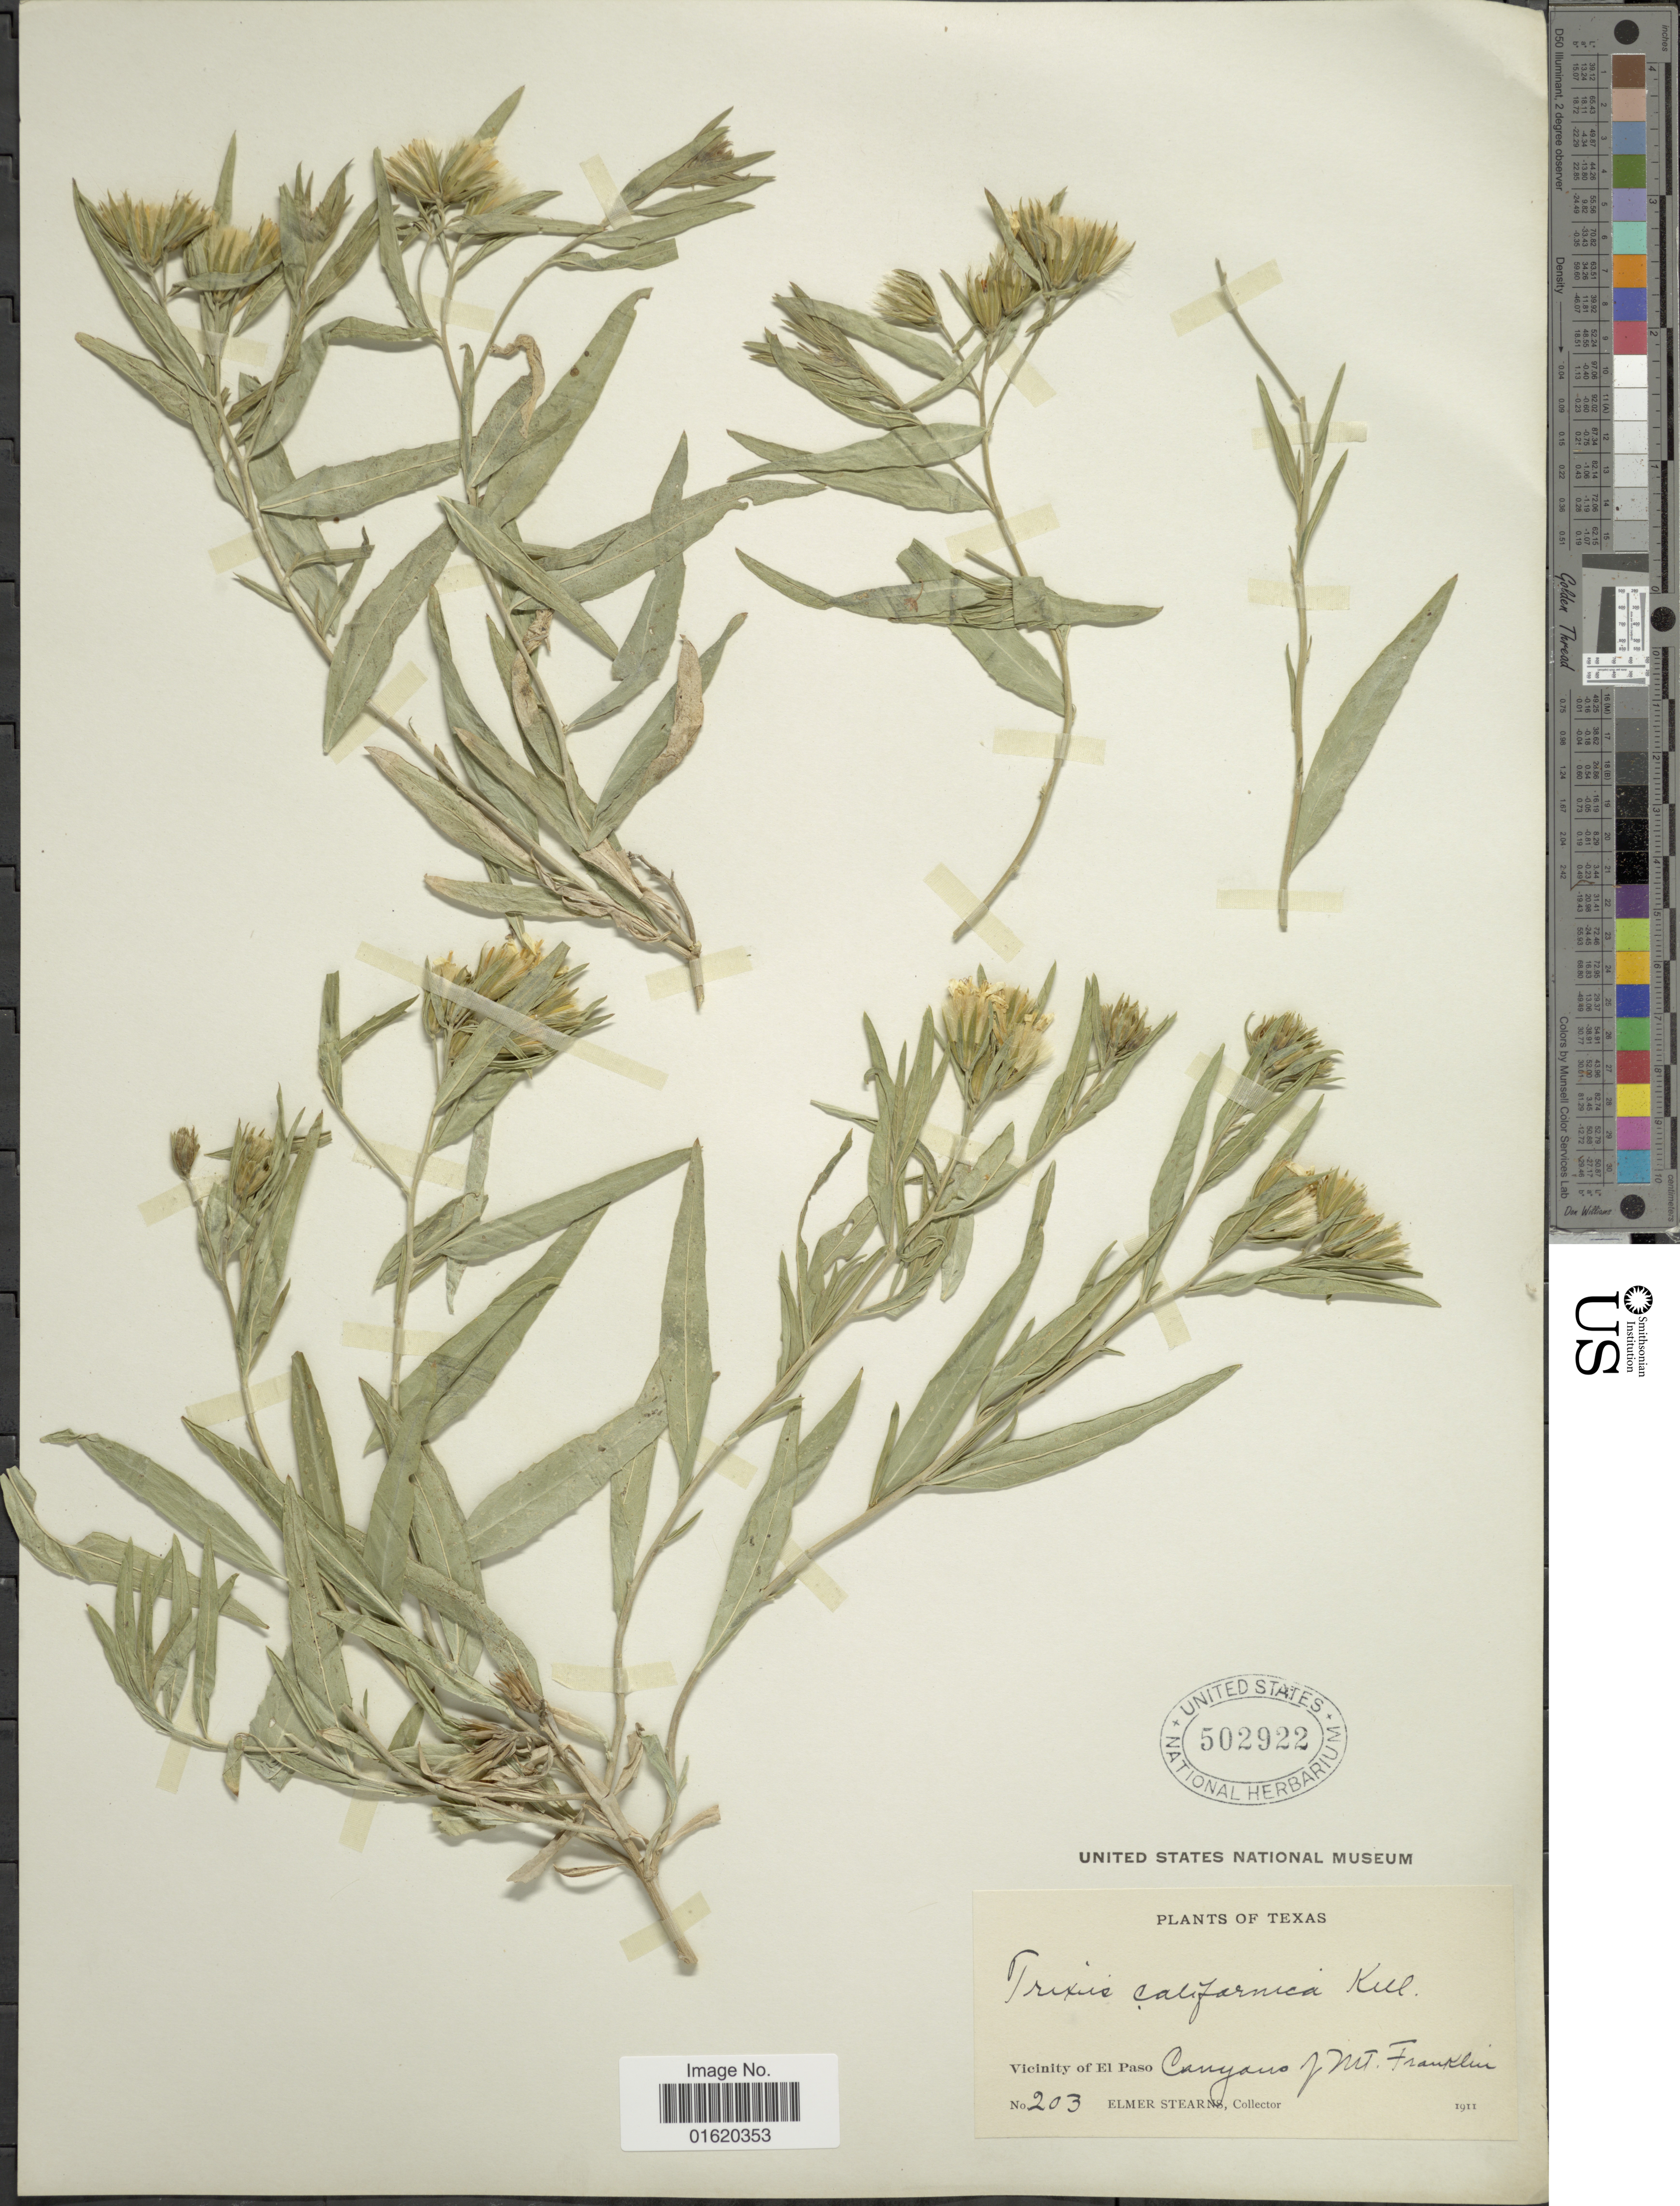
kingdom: Plantae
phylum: Tracheophyta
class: Magnoliopsida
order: Asterales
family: Asteraceae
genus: Trixis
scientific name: Trixis californica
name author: Kellogg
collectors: E. Stearns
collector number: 203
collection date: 1911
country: United States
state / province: Texas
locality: Vicinity of El Paso, Canyans of Mt. Franklin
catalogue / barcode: US 502922